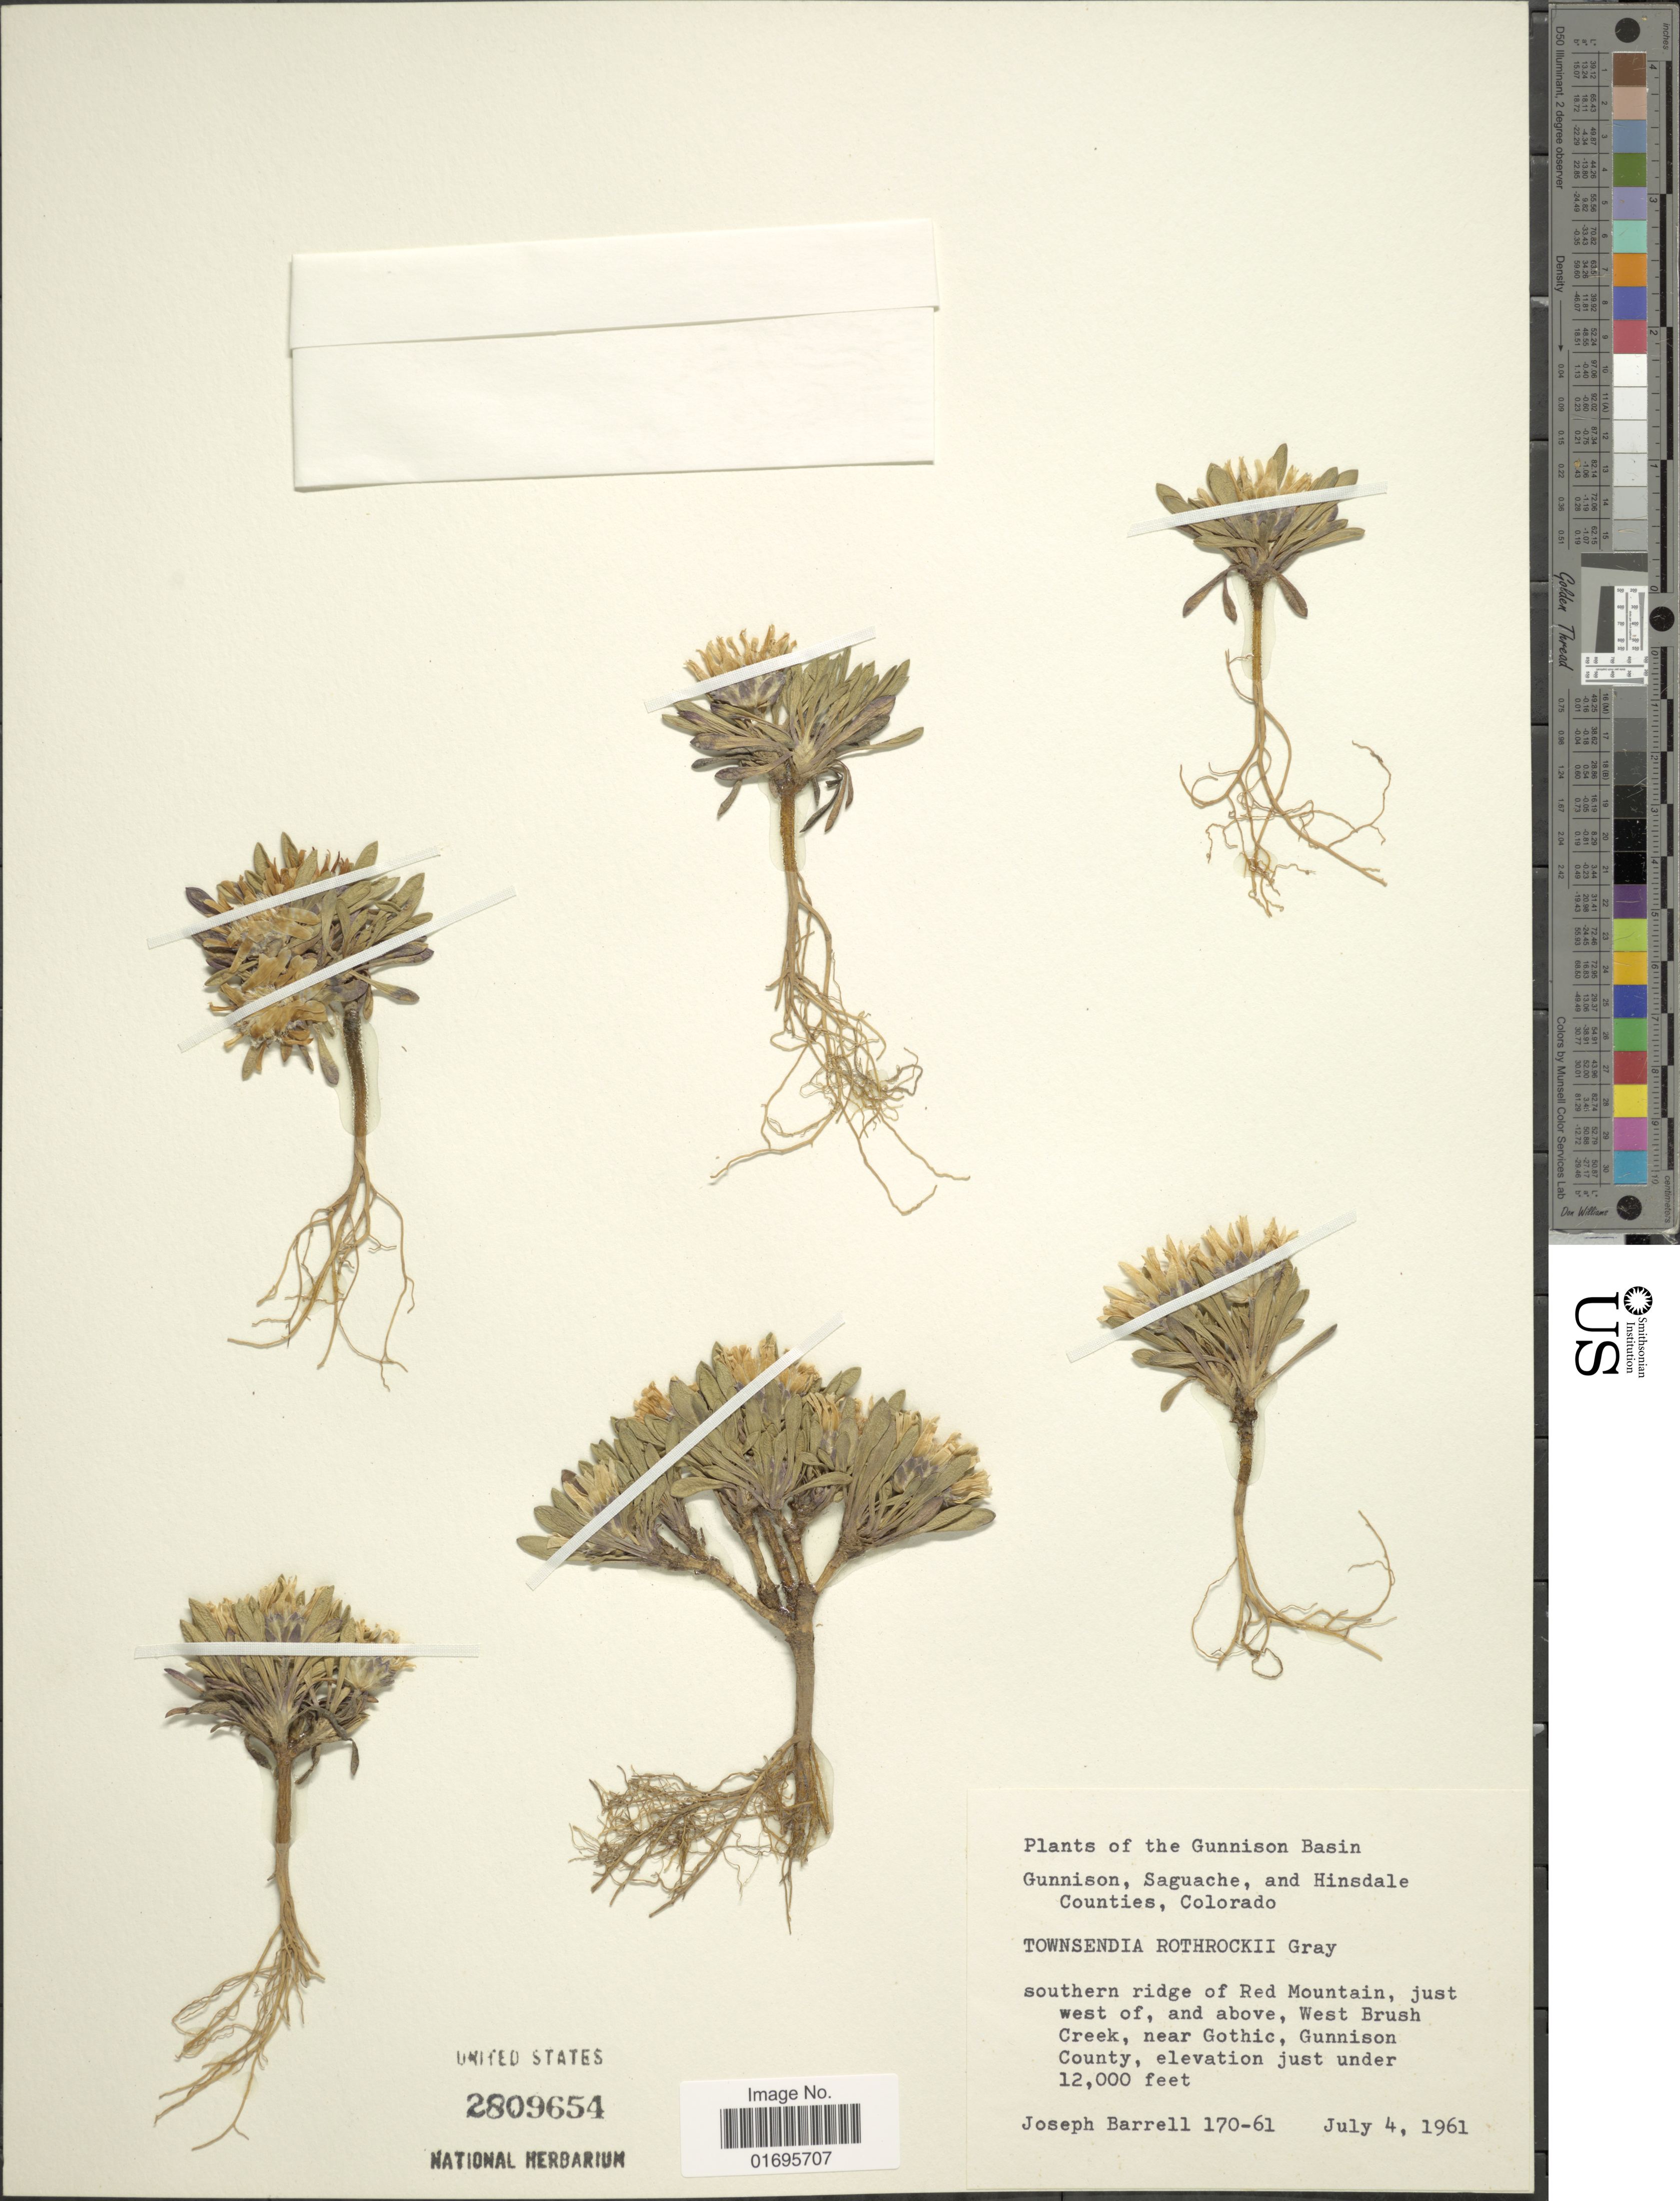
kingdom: Plantae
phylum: Tracheophyta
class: Magnoliopsida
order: Asterales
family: Asteraceae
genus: Townsendia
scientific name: Townsendia rothrockii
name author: A. Gray ex Rothr.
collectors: J. Barrell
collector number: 170-61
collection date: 1961-07-04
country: United States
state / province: Colorado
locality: Gunnison Basin, Gunnison, Saguache, and Hinsdale Counties, southern ridge of Red Mountain, just west of, and above, West Brush Creek, near Gothic, Gunnison County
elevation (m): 3658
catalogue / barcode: US 2809654